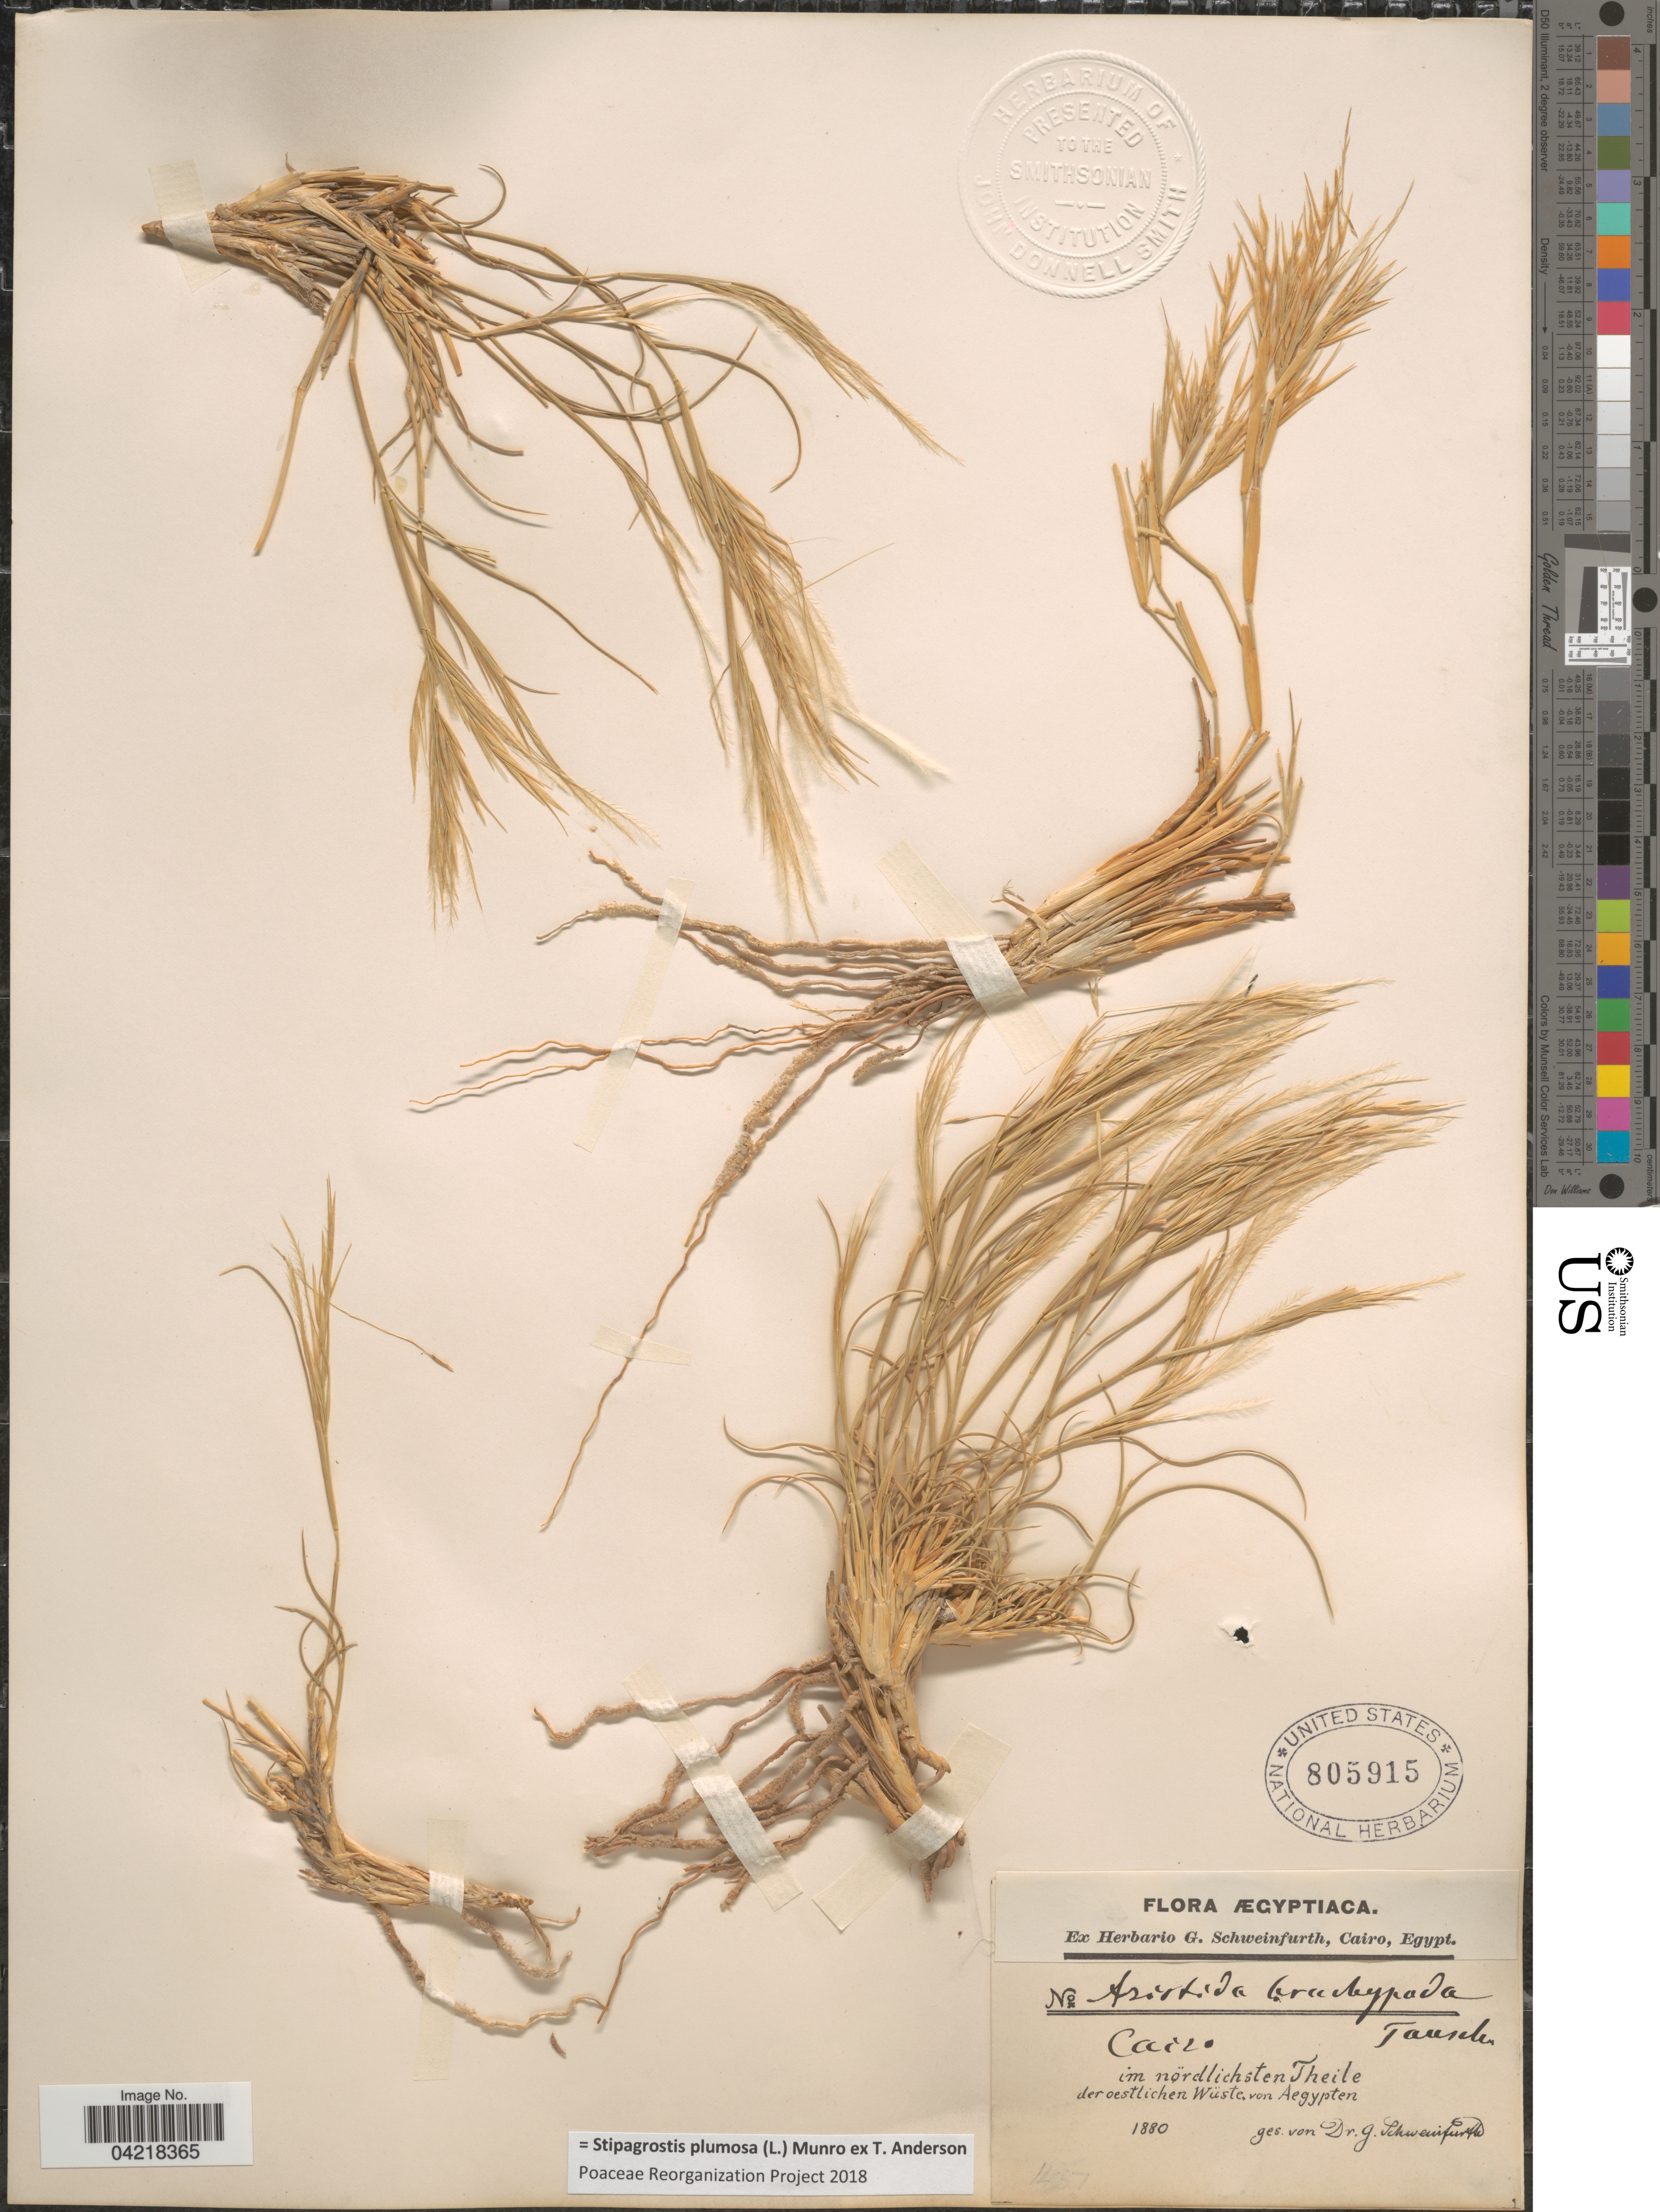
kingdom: Plantae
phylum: Tracheophyta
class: Liliopsida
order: Poales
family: Poaceae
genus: Stipagrostis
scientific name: Stipagrostis plumosa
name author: (L.) Munro ex T. Anderson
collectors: G. A. Schweinfurth (herbarium)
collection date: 1880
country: Egypt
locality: Cairo. Im nördlichsten Theile der oestlichen Wüste von (Aegypten).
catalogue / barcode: US 805915